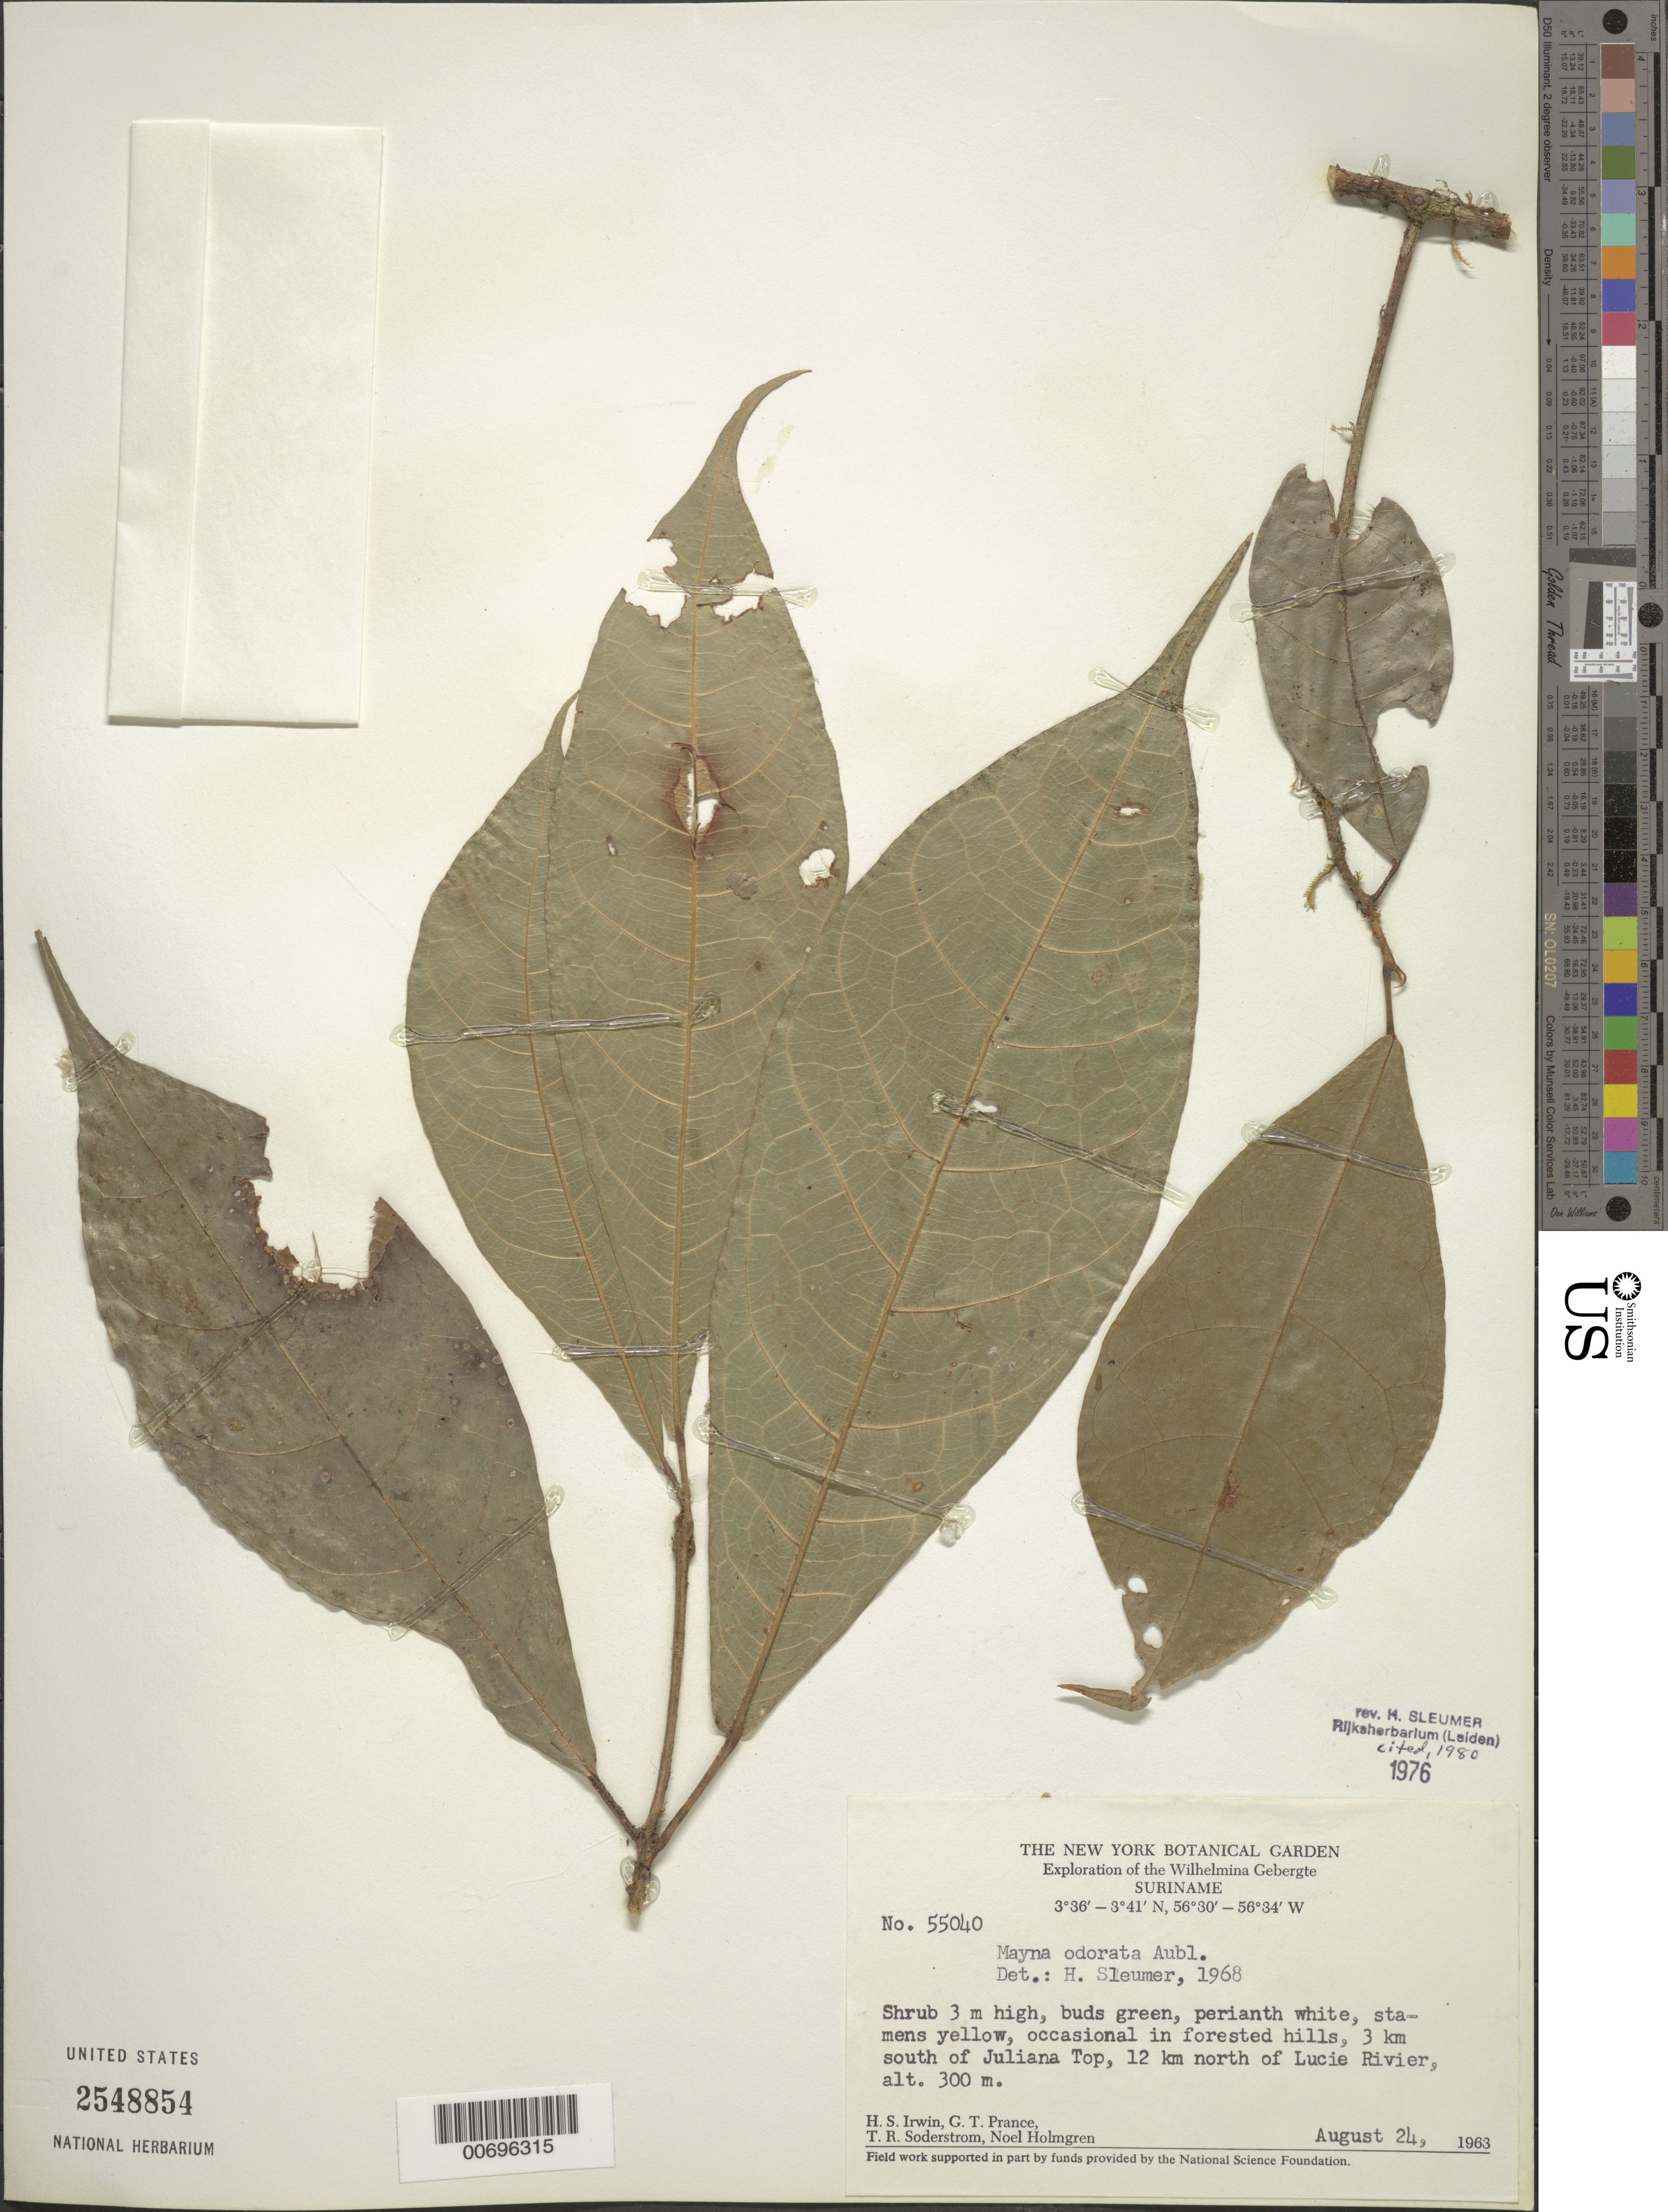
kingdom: Plantae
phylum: Tracheophyta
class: Magnoliopsida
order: Malpighiales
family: Achariaceae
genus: Mayna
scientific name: Mayna odorata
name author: Aubl.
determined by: Sleumer, H. O.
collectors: H. Irwin, G. T. Prance, T. R. Soderstrom & N. H. Holmgren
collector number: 55040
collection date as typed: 24-Aug-63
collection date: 1963-08-24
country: Suriname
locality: Juliana Top, 3 km S of, 12 km N of Lucie R., Wilhelmina Gebergte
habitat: In forested hills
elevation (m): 300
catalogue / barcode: US 2548854